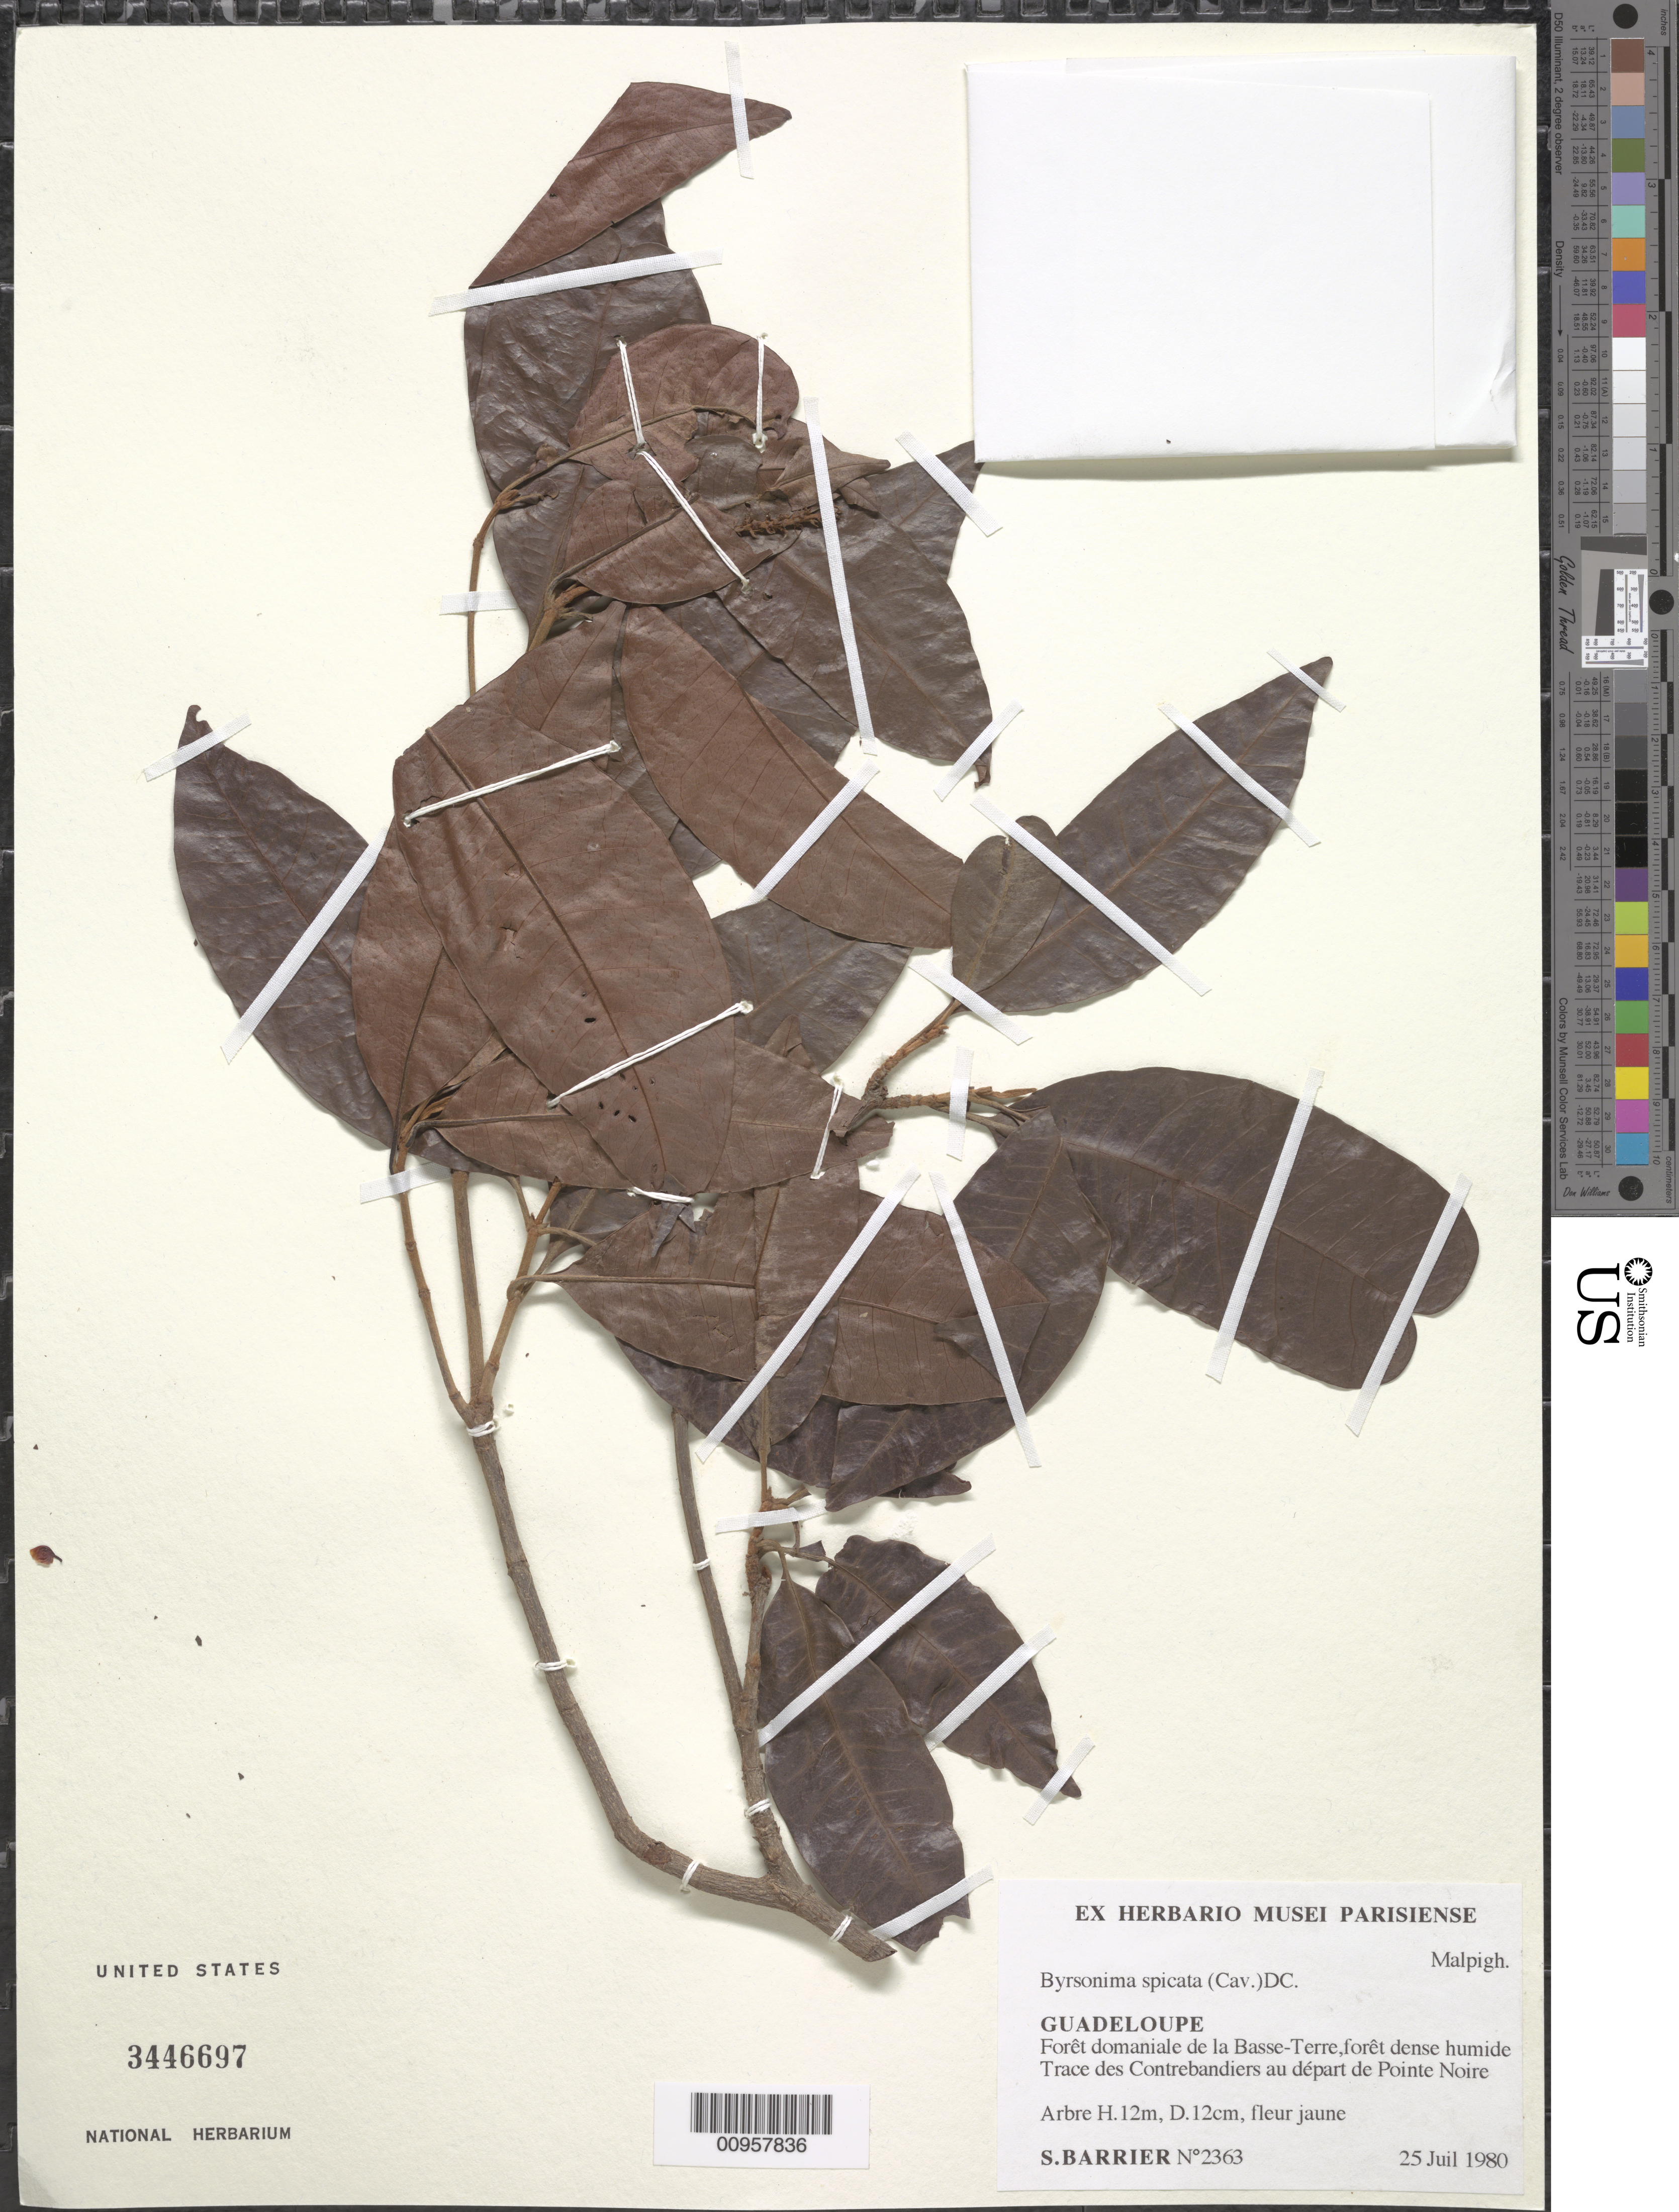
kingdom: Plantae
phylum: Tracheophyta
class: Magnoliopsida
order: Malpighiales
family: Malpighiaceae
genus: Byrsonima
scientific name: Byrsonima spicata (Cav.) DC.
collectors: S. Barrier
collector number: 2363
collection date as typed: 25 Jul 1980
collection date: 1980-07-25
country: Guadeloupe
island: Basse Terre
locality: Forêt domaniale de la Basse Terre, trace des Contrebandiers au départ de Pointe Noire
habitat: Forêt dense humide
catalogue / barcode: US 3446697